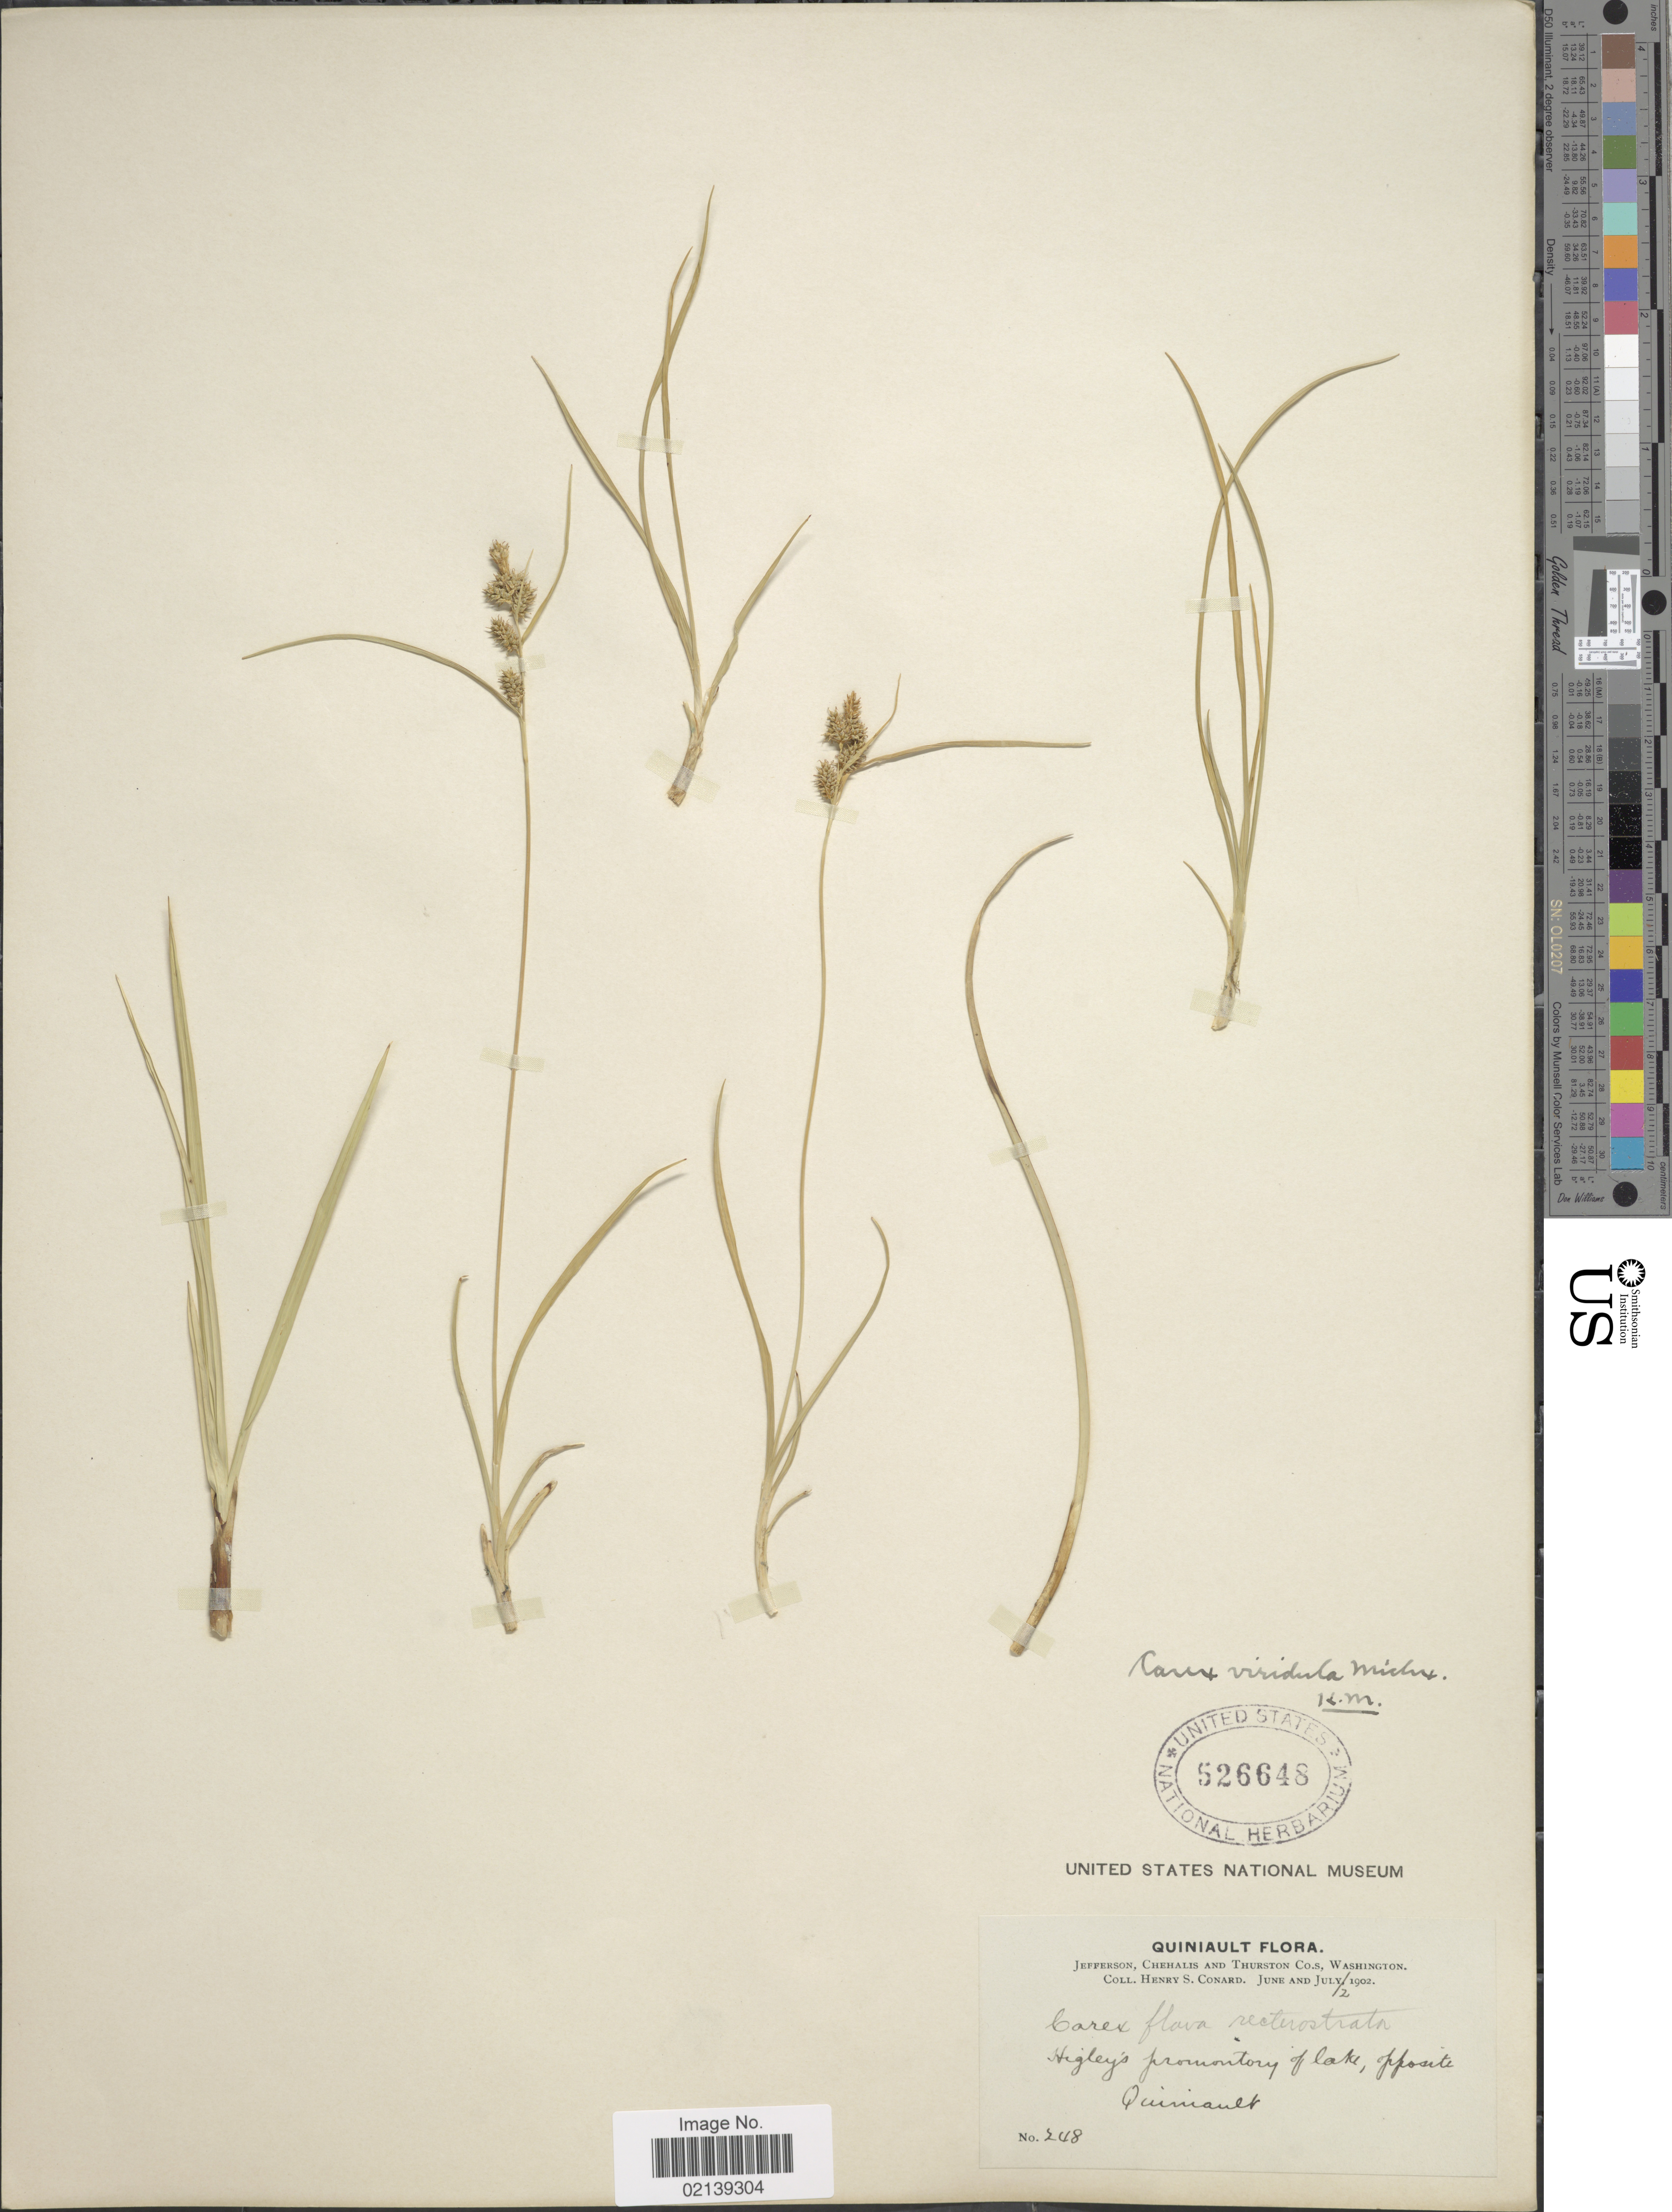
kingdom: Plantae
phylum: Tracheophyta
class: Liliopsida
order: Poales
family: Cyperaceae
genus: Carex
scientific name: Carex oederi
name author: Retz.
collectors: H. S. Conard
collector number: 248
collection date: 1902-07-02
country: United States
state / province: Washington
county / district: Thurston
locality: Quiniault, Jefferson, Chehalis and Thurston Co.s, Higley's promontory of lake, opposite Quiniault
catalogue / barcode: US 526648